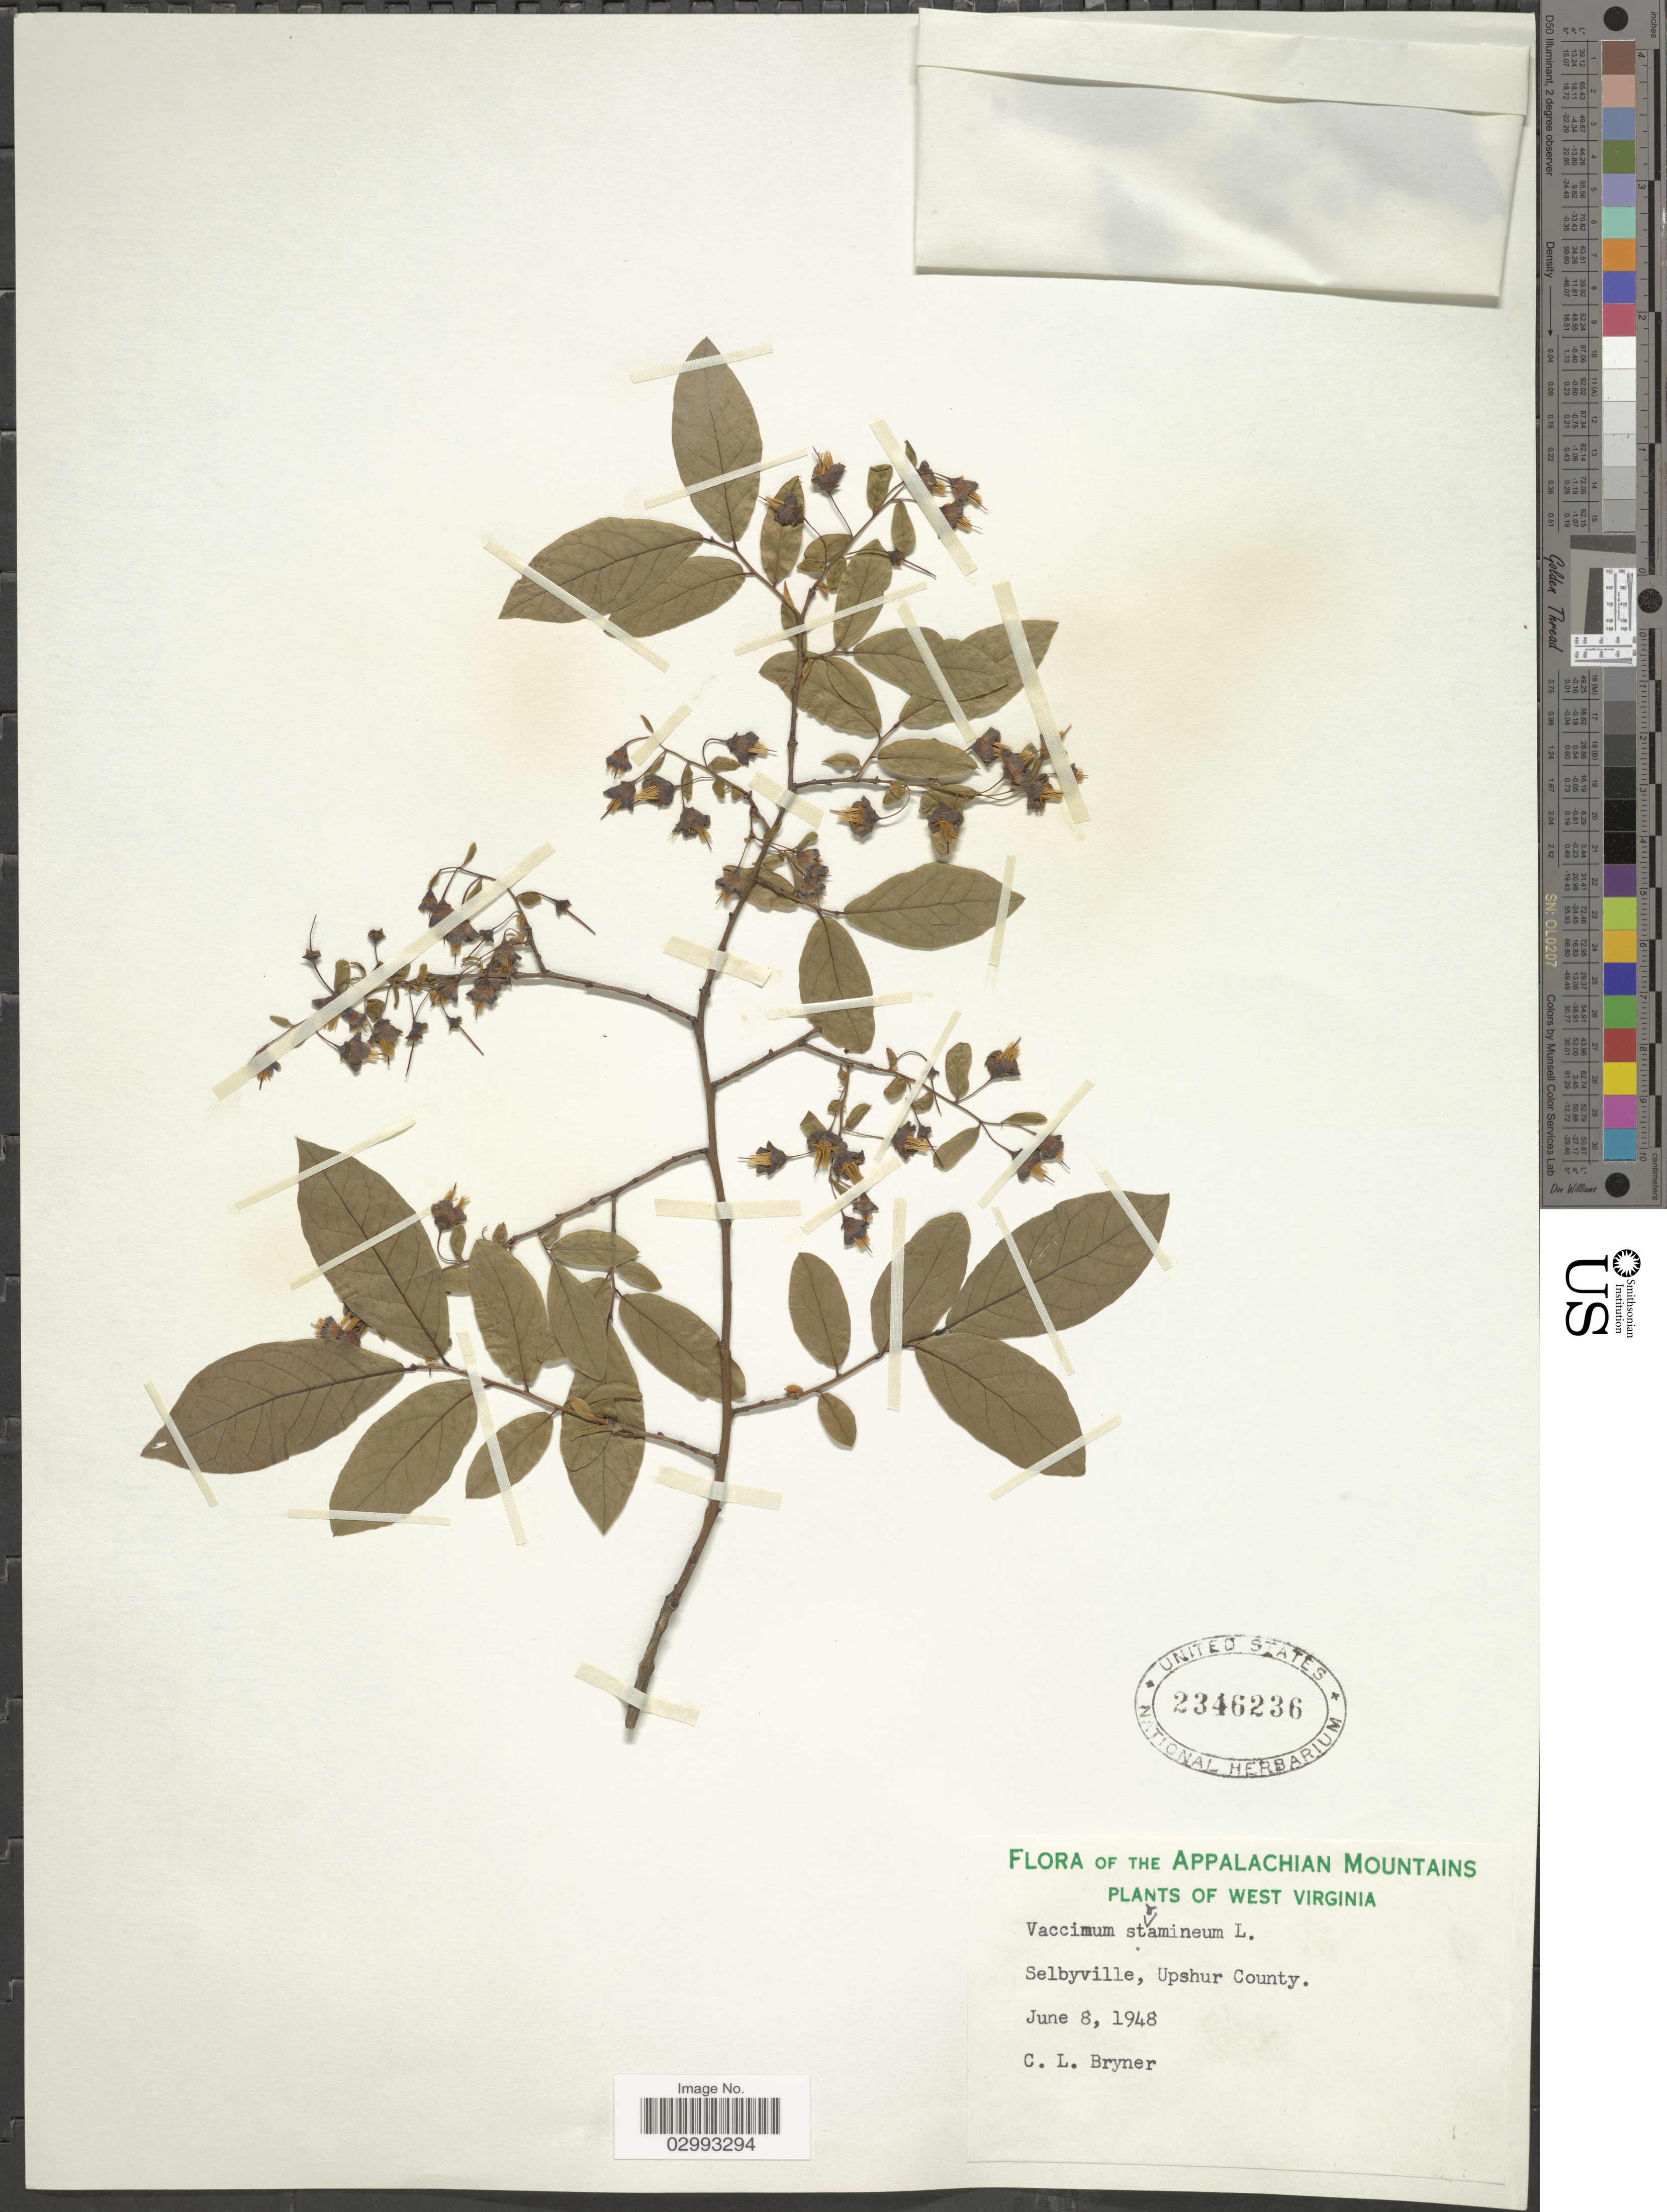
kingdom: Plantae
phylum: Tracheophyta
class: Magnoliopsida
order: Ericales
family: Ericaceae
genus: Polycodium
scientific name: Polycodium stamineum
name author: (L.) Greene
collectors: C. Bryner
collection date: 1948-06-08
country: United States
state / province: West Virginia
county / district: Upshur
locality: Appalachian Mountains. Selbyville, Upshur County.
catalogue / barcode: US 2346236